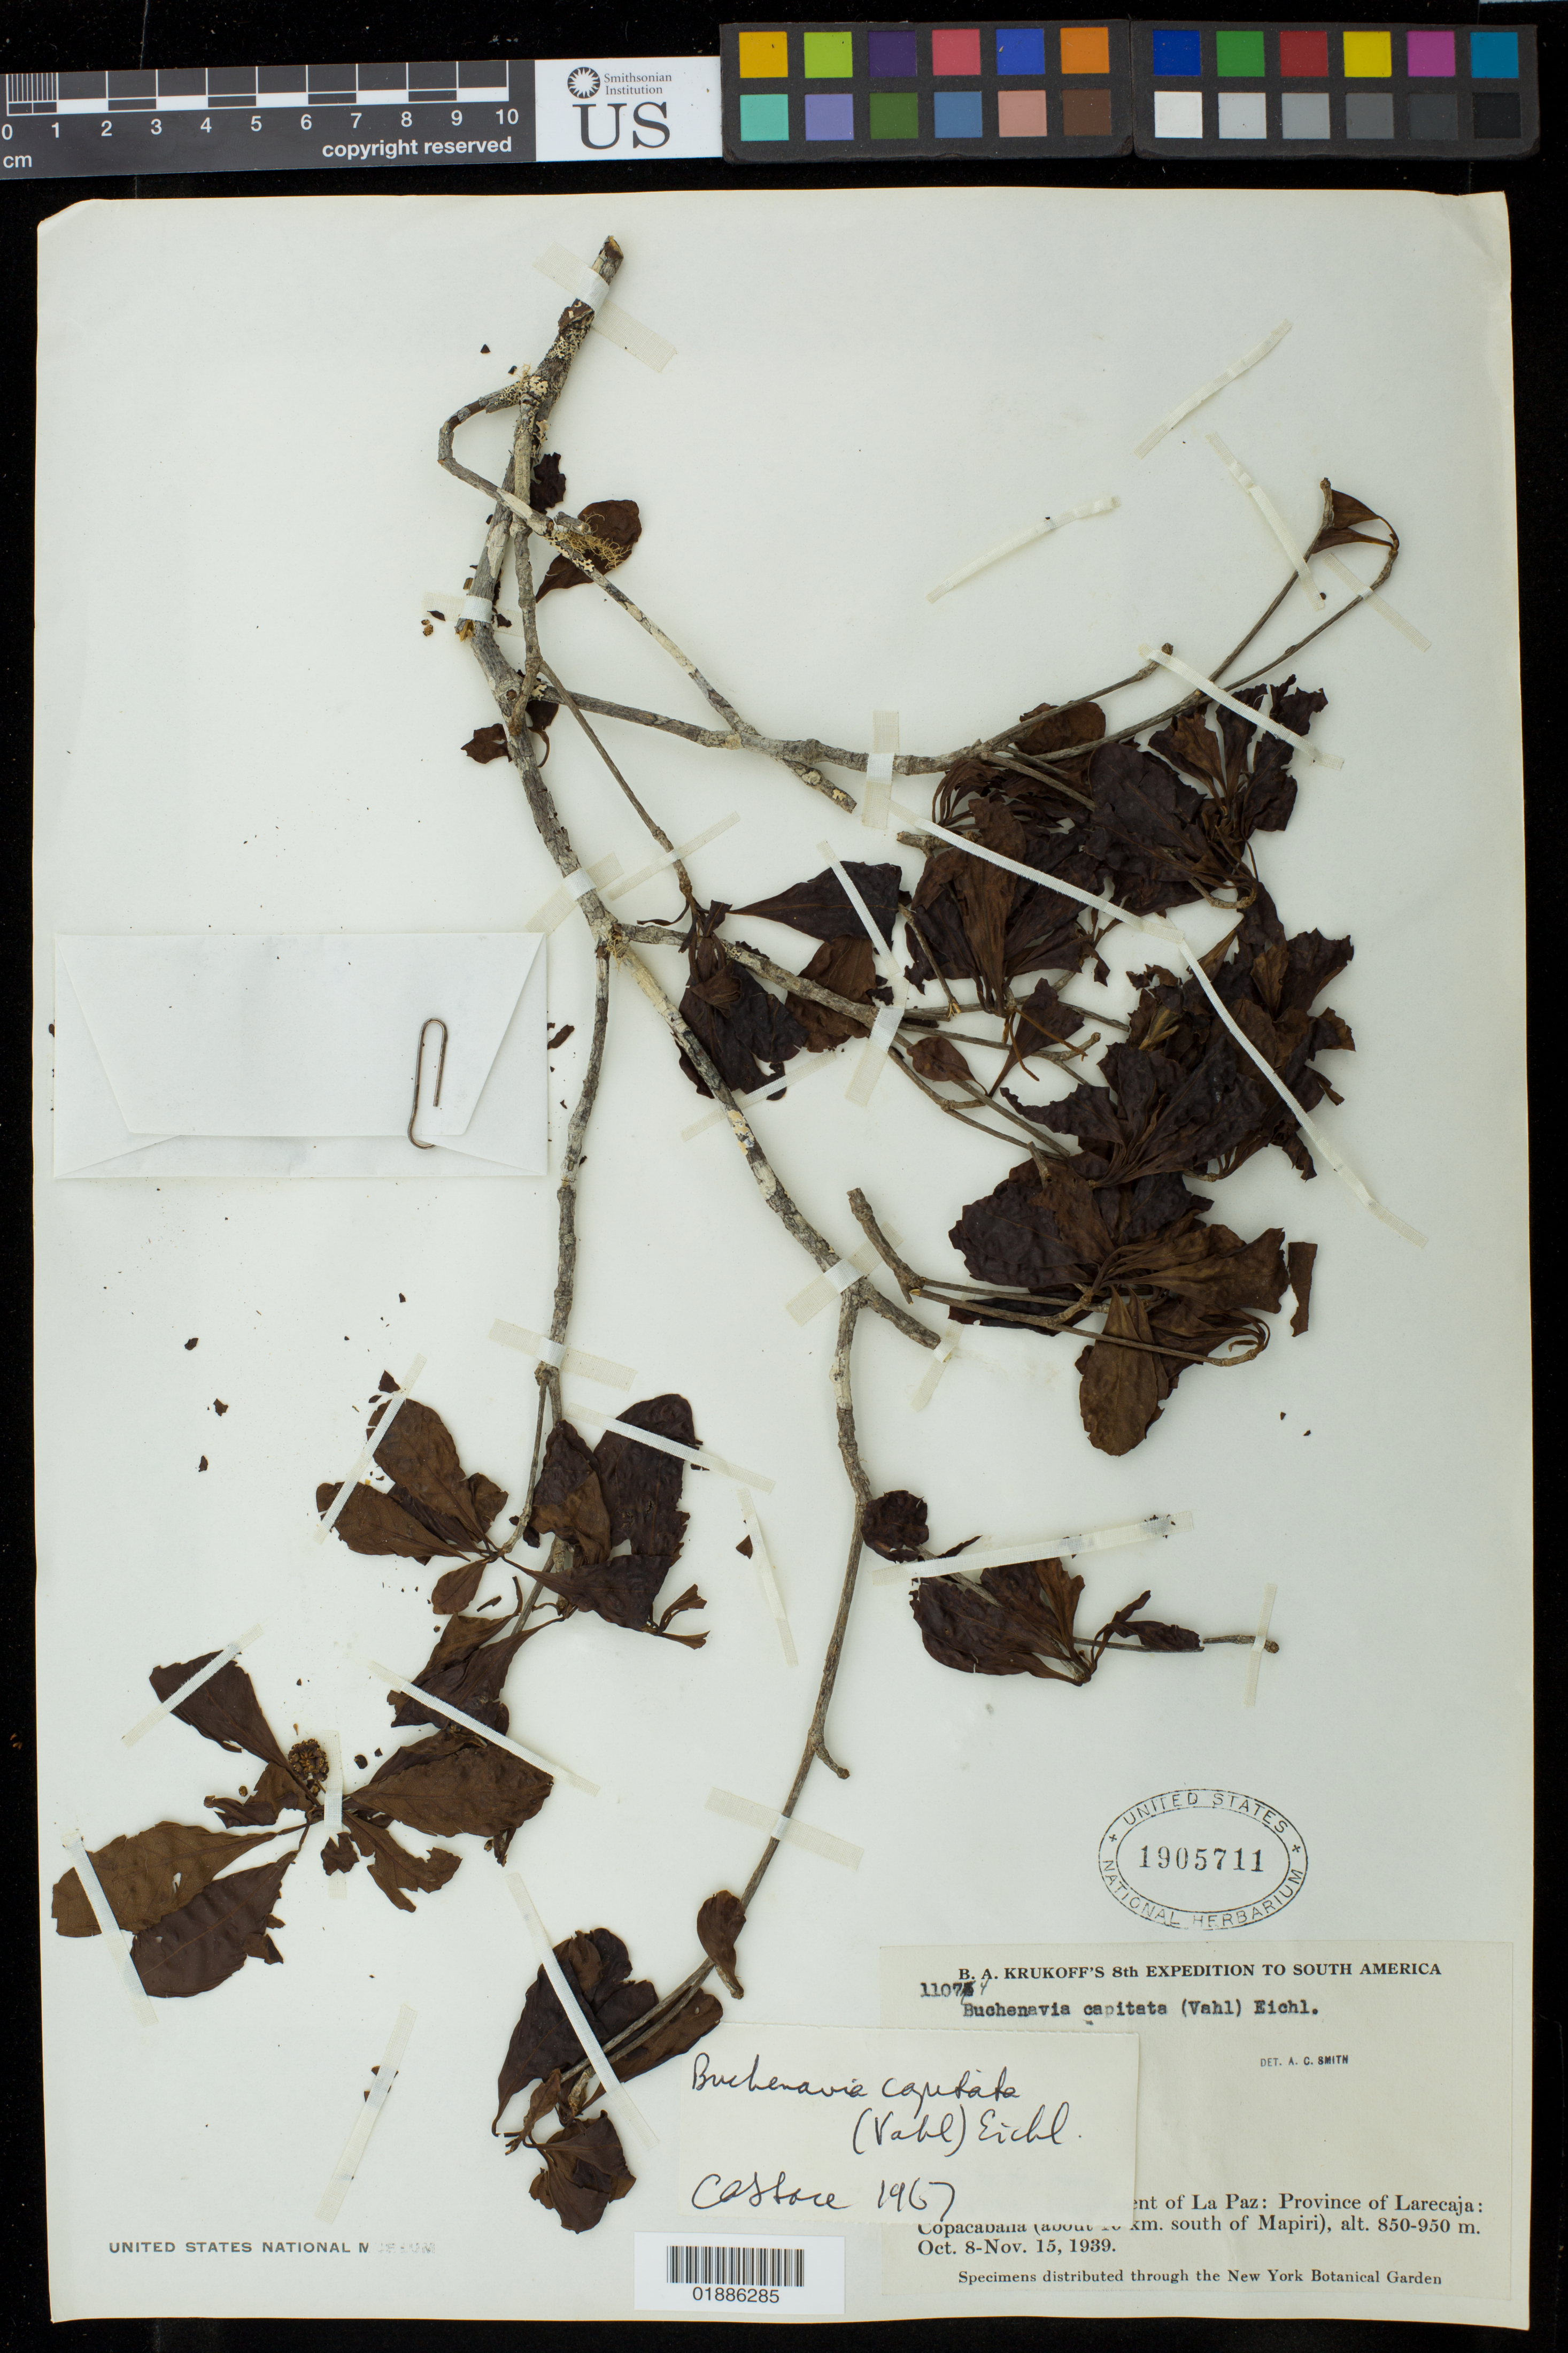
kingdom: Plantae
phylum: Tracheophyta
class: Magnoliopsida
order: Myrtales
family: Combretaceae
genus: Terminalia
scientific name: Terminalia tetraphylla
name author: (Aubl.) Gere & Boatwr.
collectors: B. A. Krukoff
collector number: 11074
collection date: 1939-10-08,1939-11-15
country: Bolivia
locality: La Paz: Province of Larecaja: Copacabana (about 10 km south of Mapiri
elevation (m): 850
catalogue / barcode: US 1905711